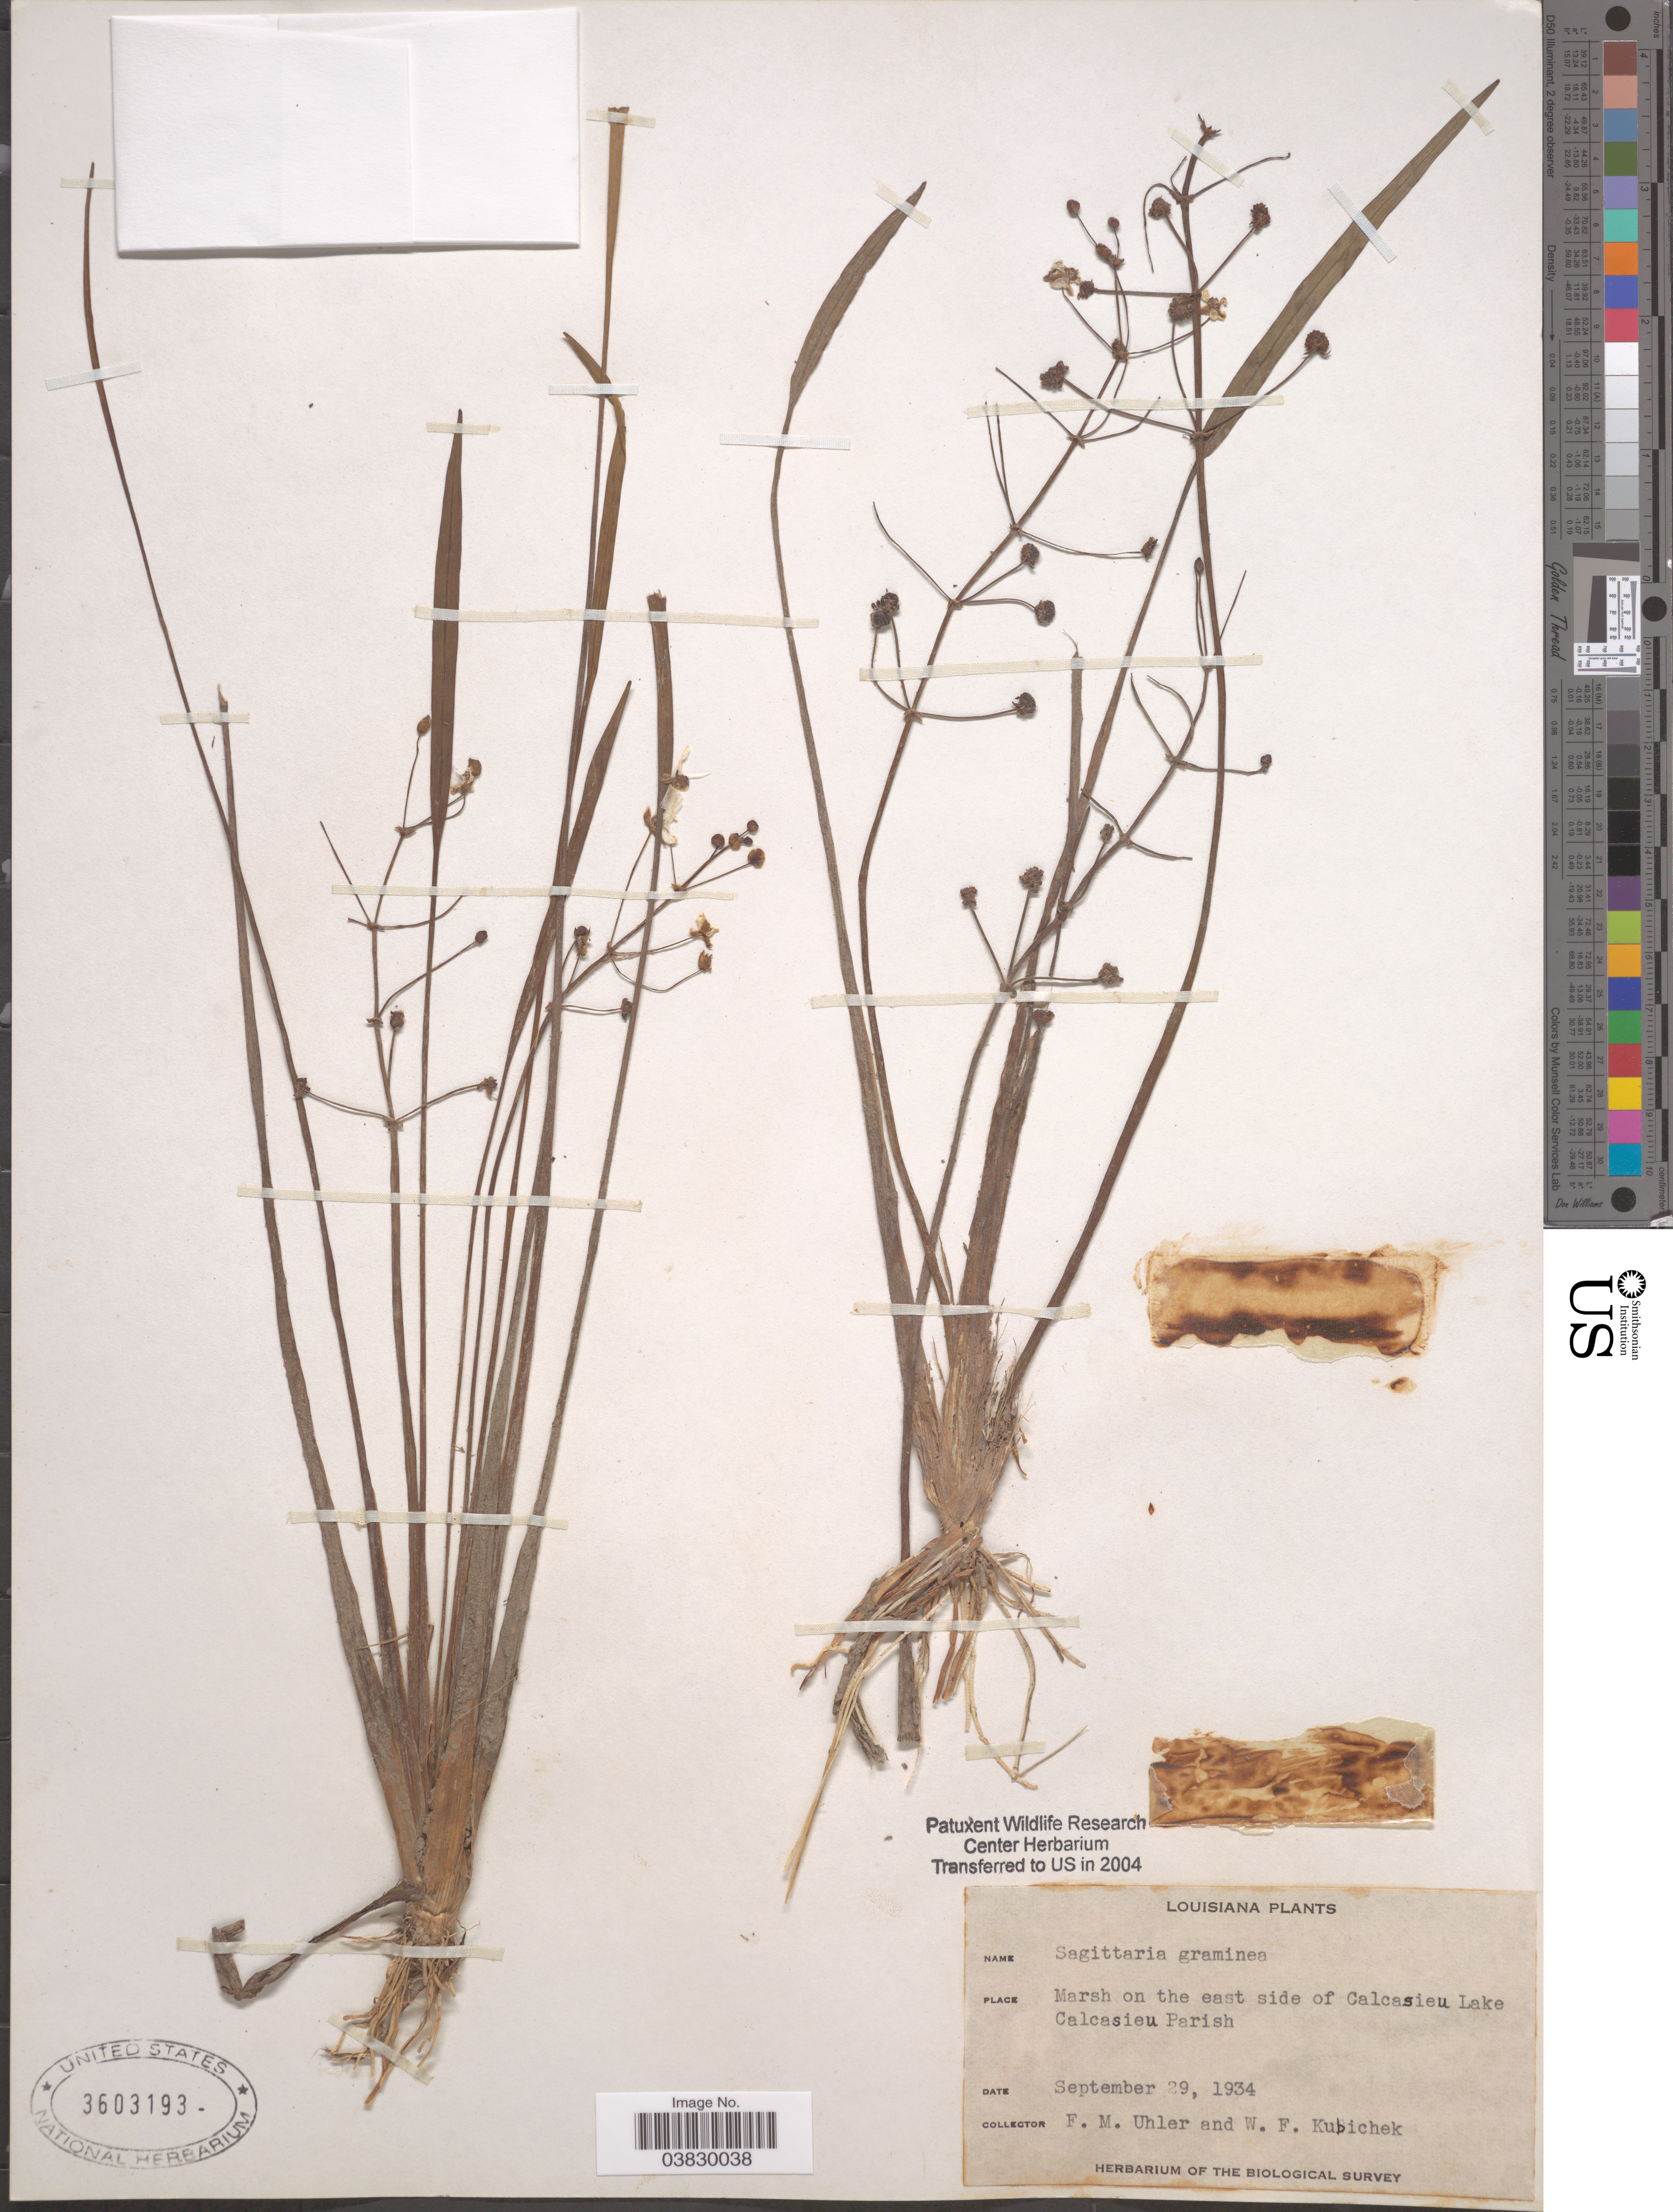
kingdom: Plantae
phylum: Tracheophyta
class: Liliopsida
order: Alismatales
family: Alismataceae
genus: Sagittaria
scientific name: Sagittaria graminea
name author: Michx.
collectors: F. M. Uhler & W. Kubichek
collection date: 1934-09-29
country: United States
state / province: Louisiana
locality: Marsh on the east side of Calcasieu Lake. Calcasieu Parish.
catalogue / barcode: US 3603193